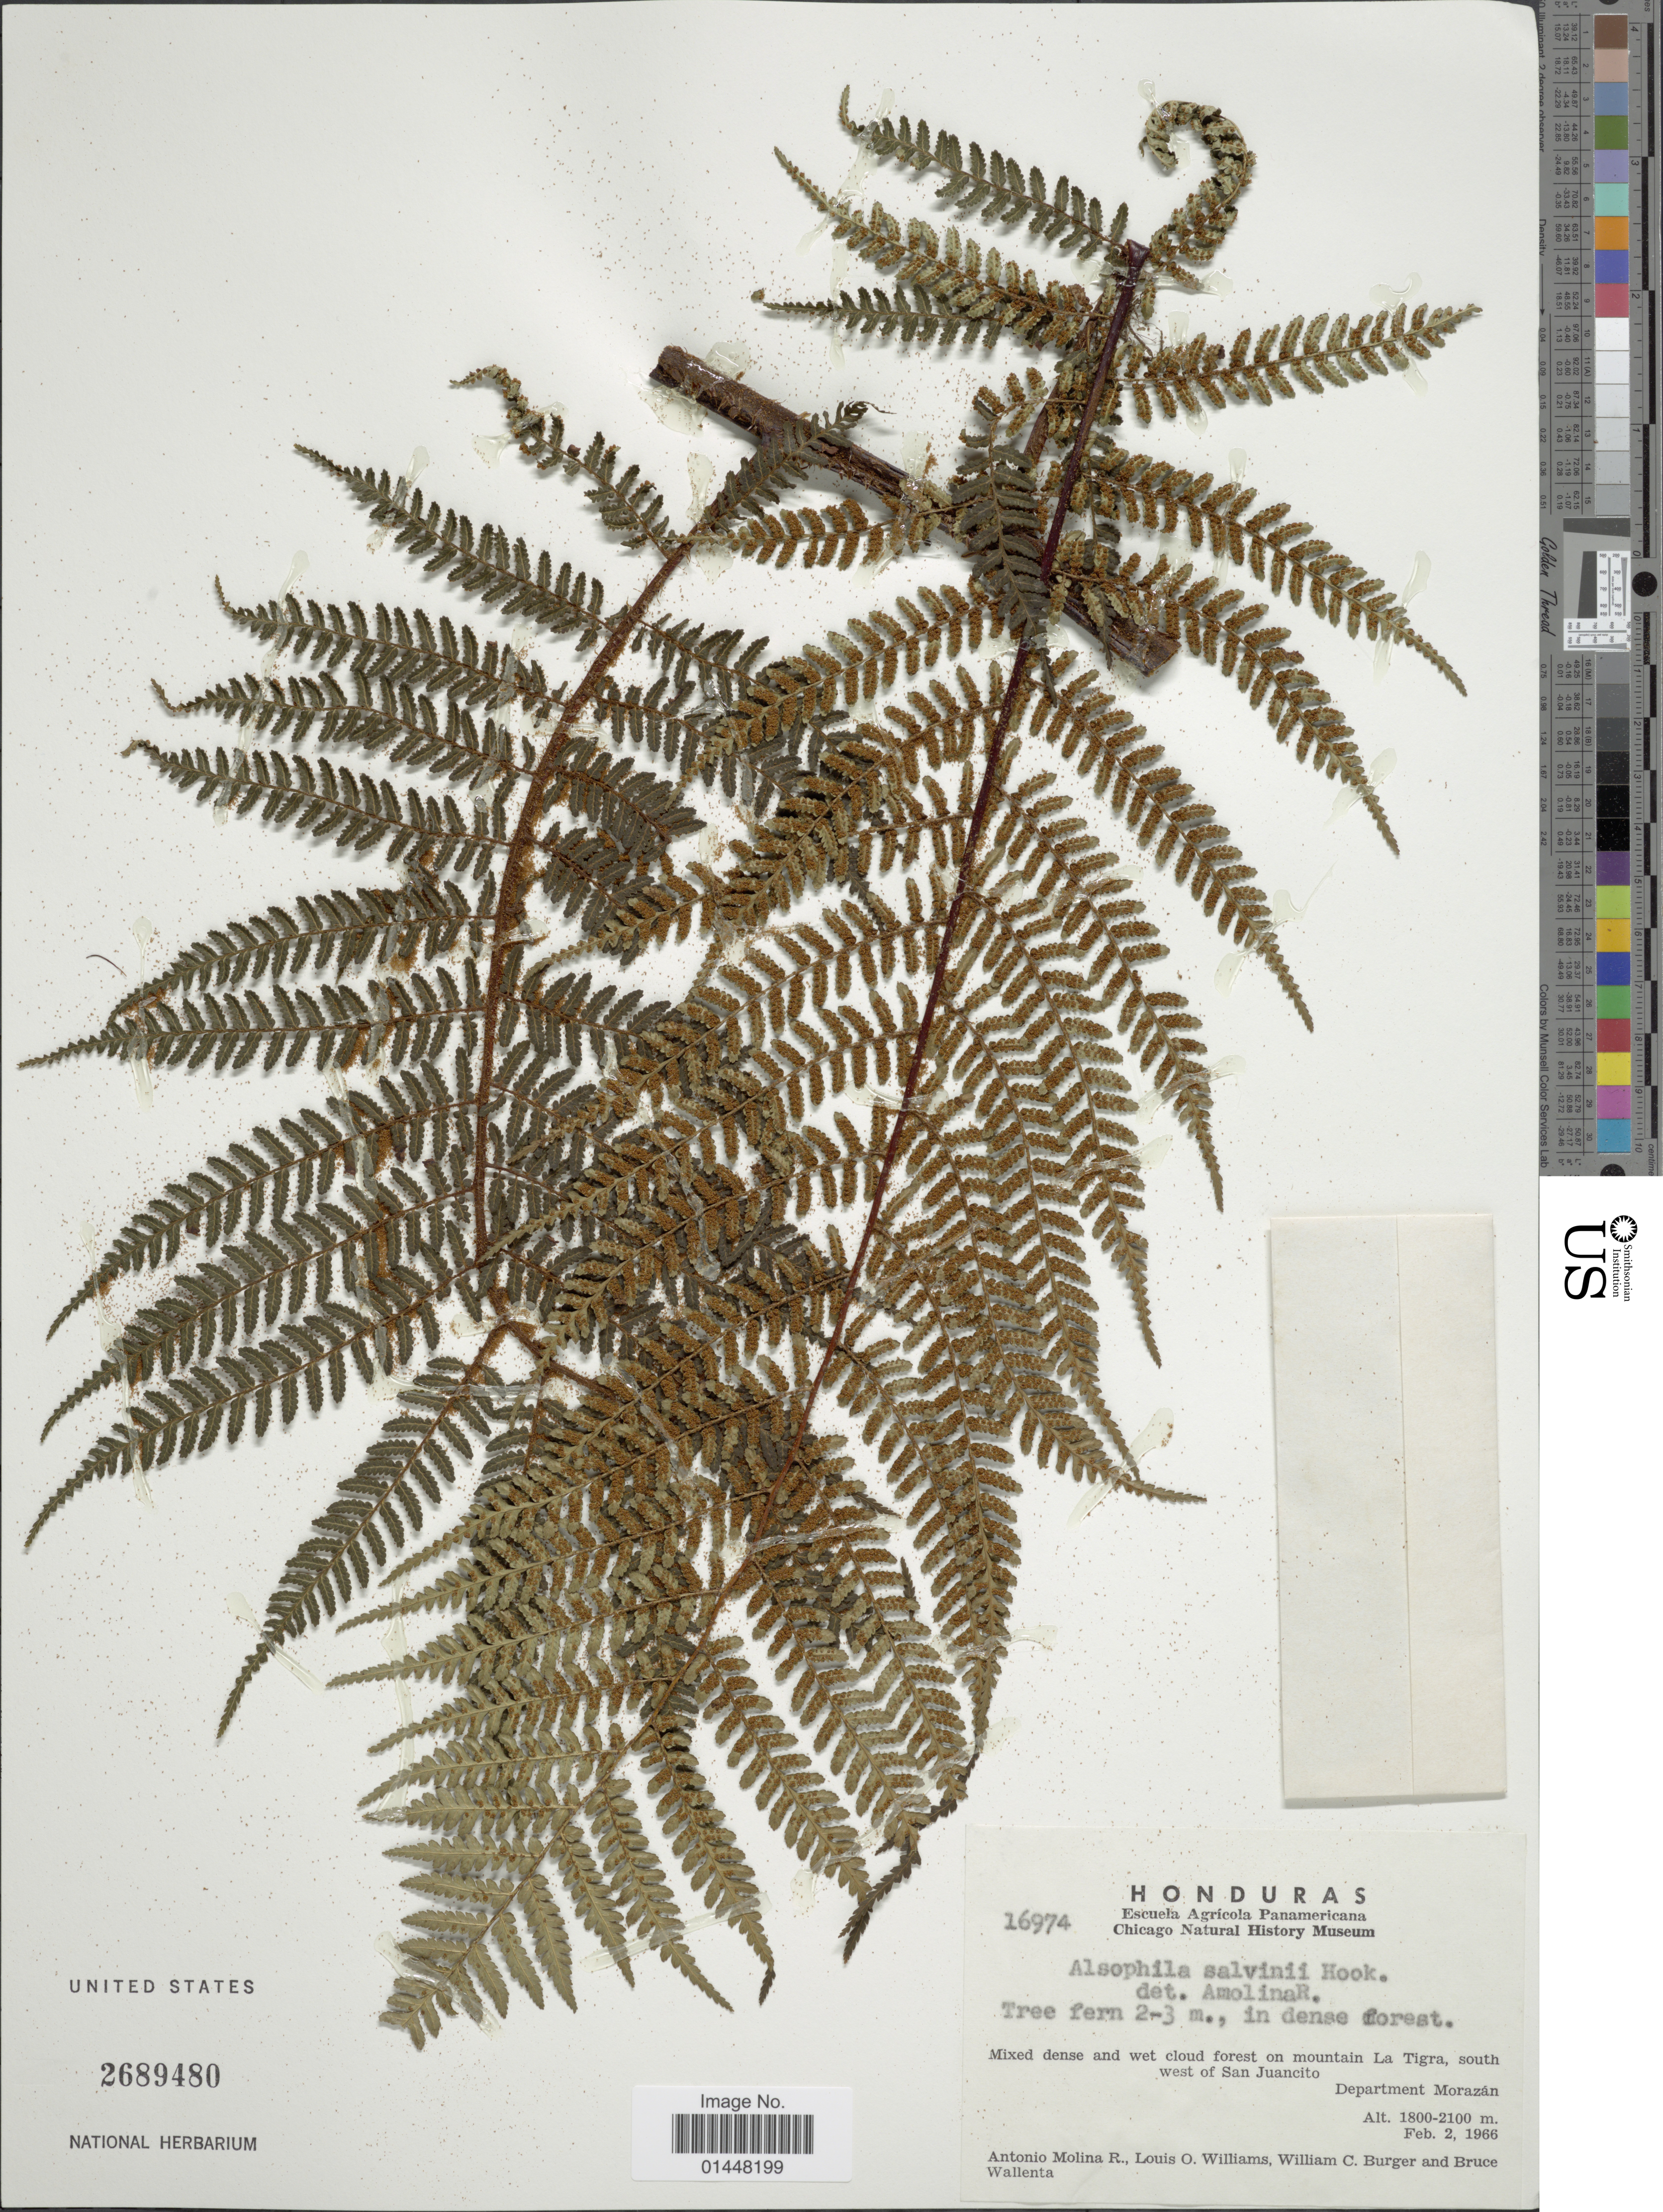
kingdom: Plantae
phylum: Tracheophyta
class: Polypodiopsida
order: Cyatheales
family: Cyatheaceae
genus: Gymnosphaera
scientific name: Gymnosphaera salvinii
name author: (Hook.)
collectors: A. Molina R., L. O. Williams, W. Burger & B. Wallenta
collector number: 16974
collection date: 1966-02-02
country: Honduras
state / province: Fco. Morazán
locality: Mixed and dense wet cloud forest on mountain La Tigra, south west of San Juancito, Department Morazan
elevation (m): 1800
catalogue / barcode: US 2689480